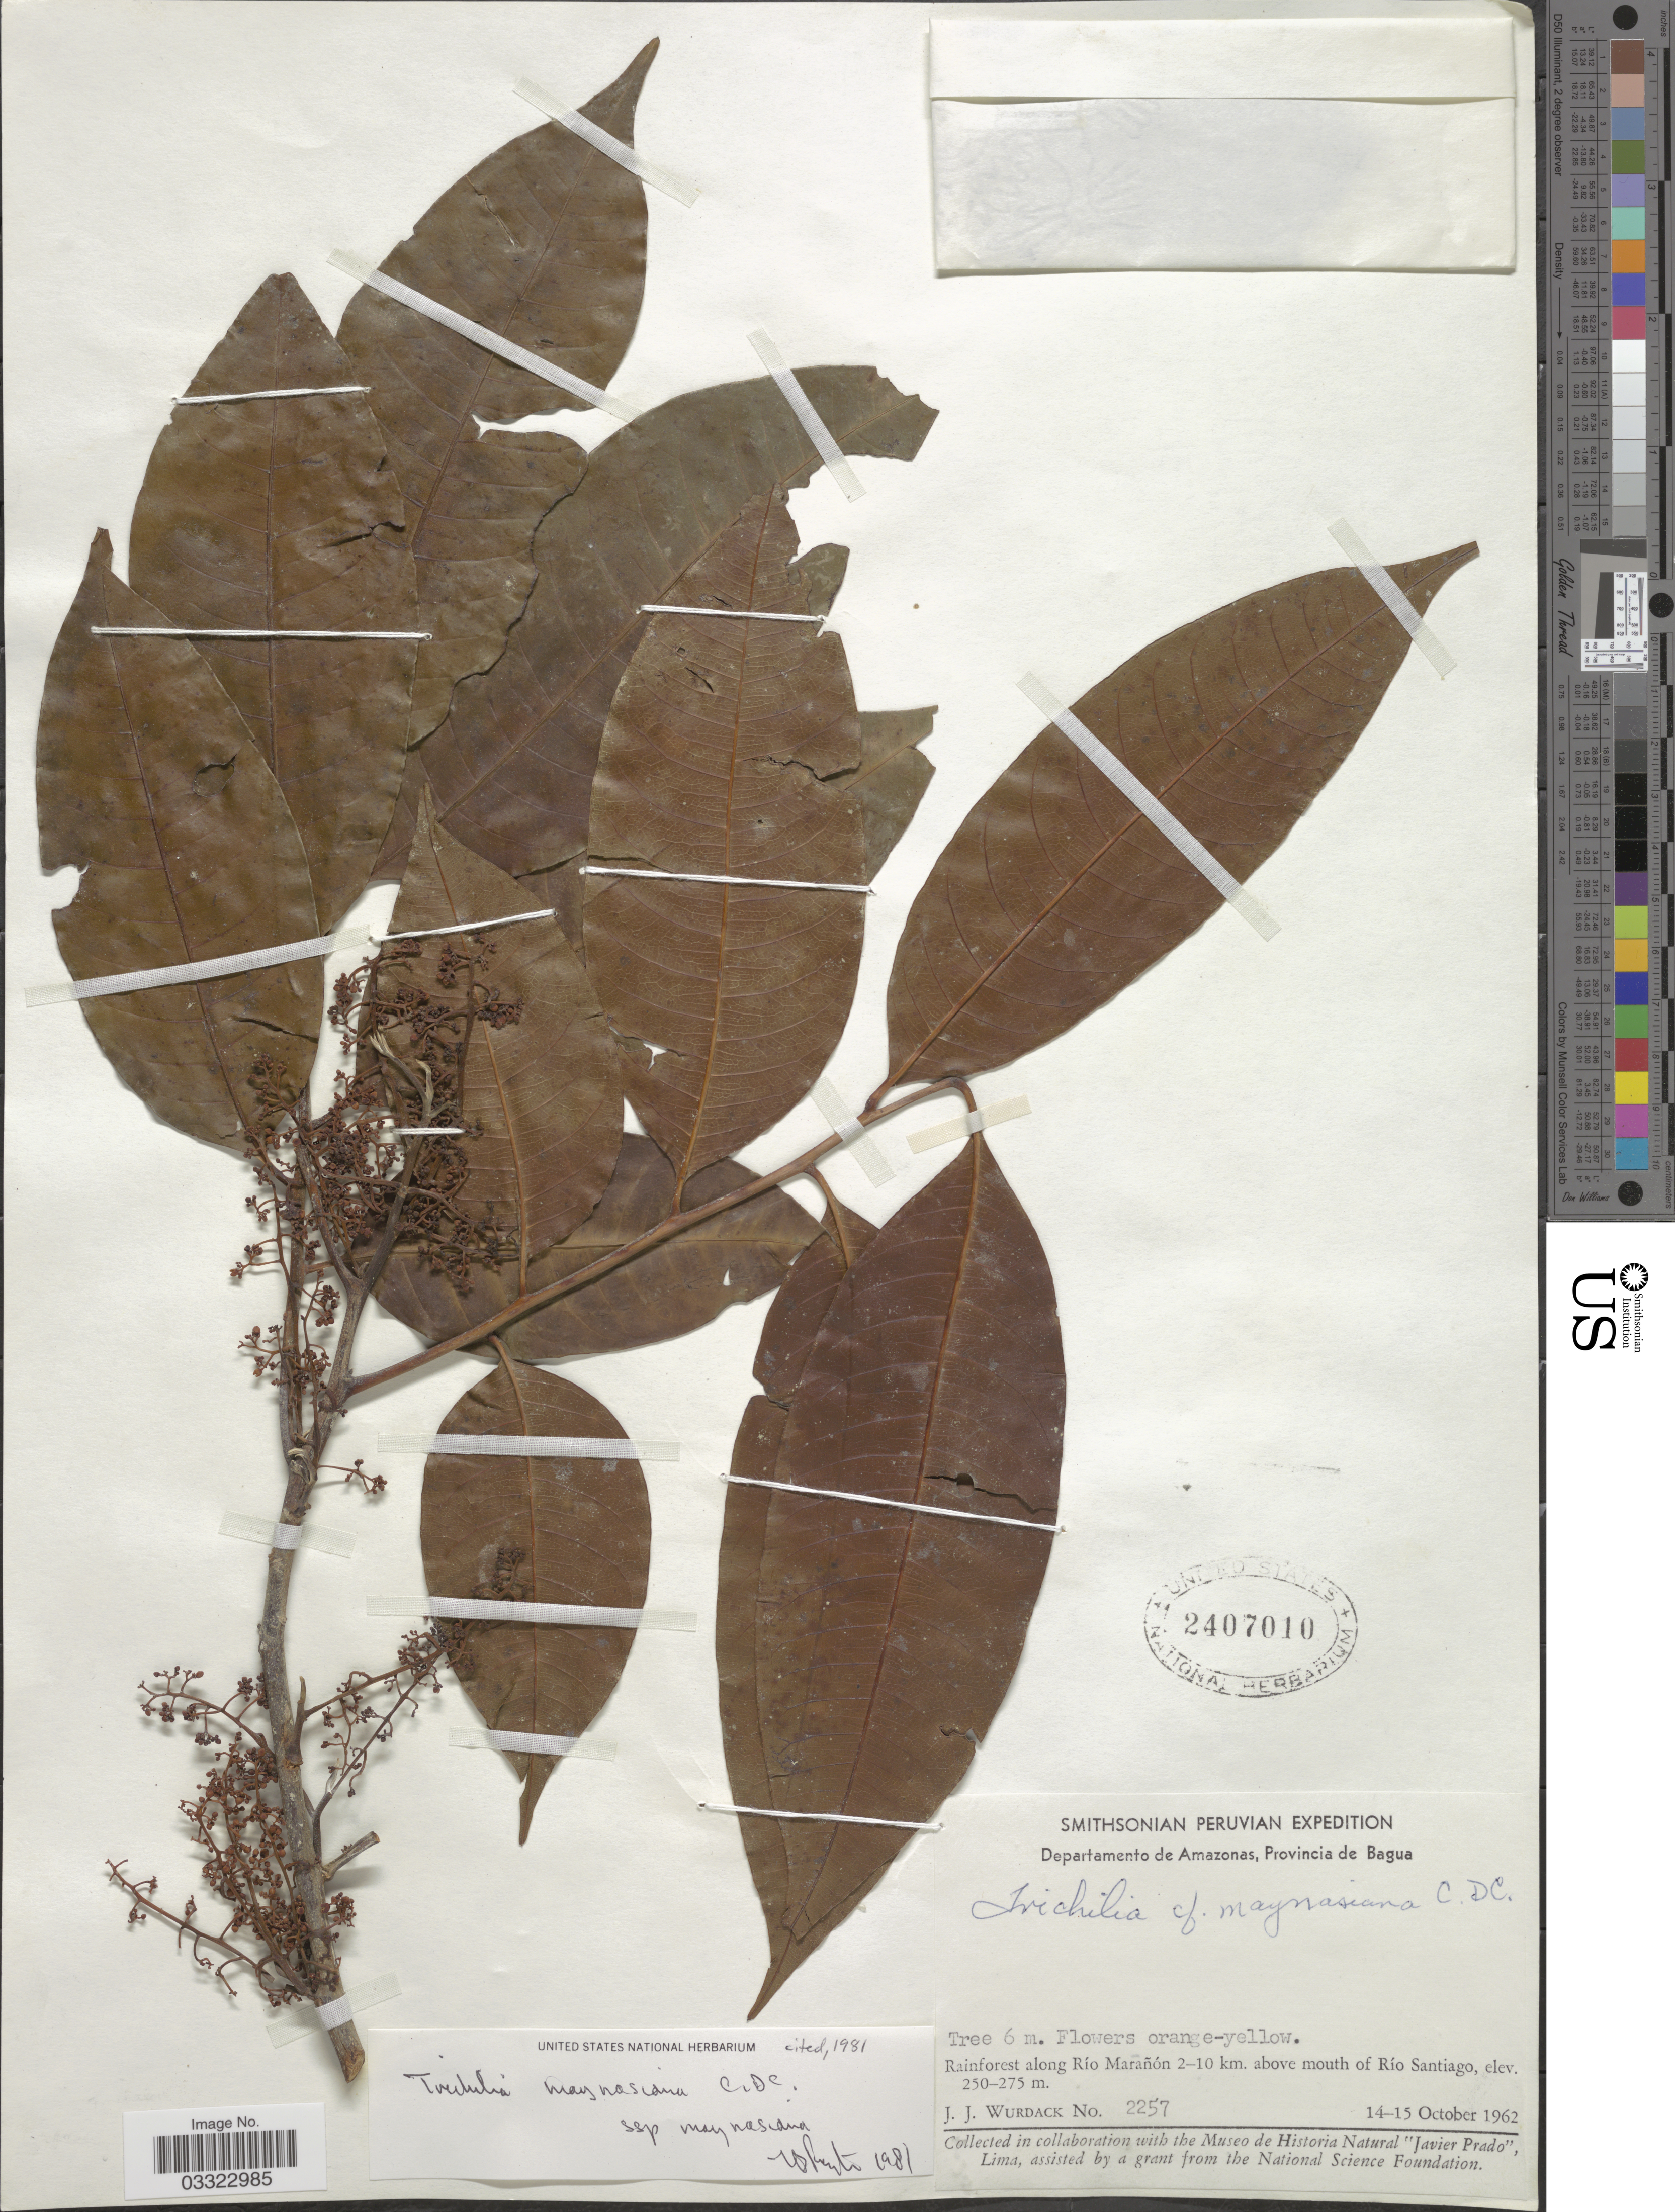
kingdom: Plantae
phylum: Tracheophyta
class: Magnoliopsida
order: Sapindales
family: Meliaceae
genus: Trichilia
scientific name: Trichilia maynasiana subsp. maynasiana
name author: C. DC.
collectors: J. J. Wurdack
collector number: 2257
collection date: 1962-10-14/1962-10-15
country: Peru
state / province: Amazonas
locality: Departamento de Amazonas, Provincia de Bagua, Rainforest along Río Marañón 2-10 km. above mouth of Río Santiago.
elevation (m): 250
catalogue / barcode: US 2407010